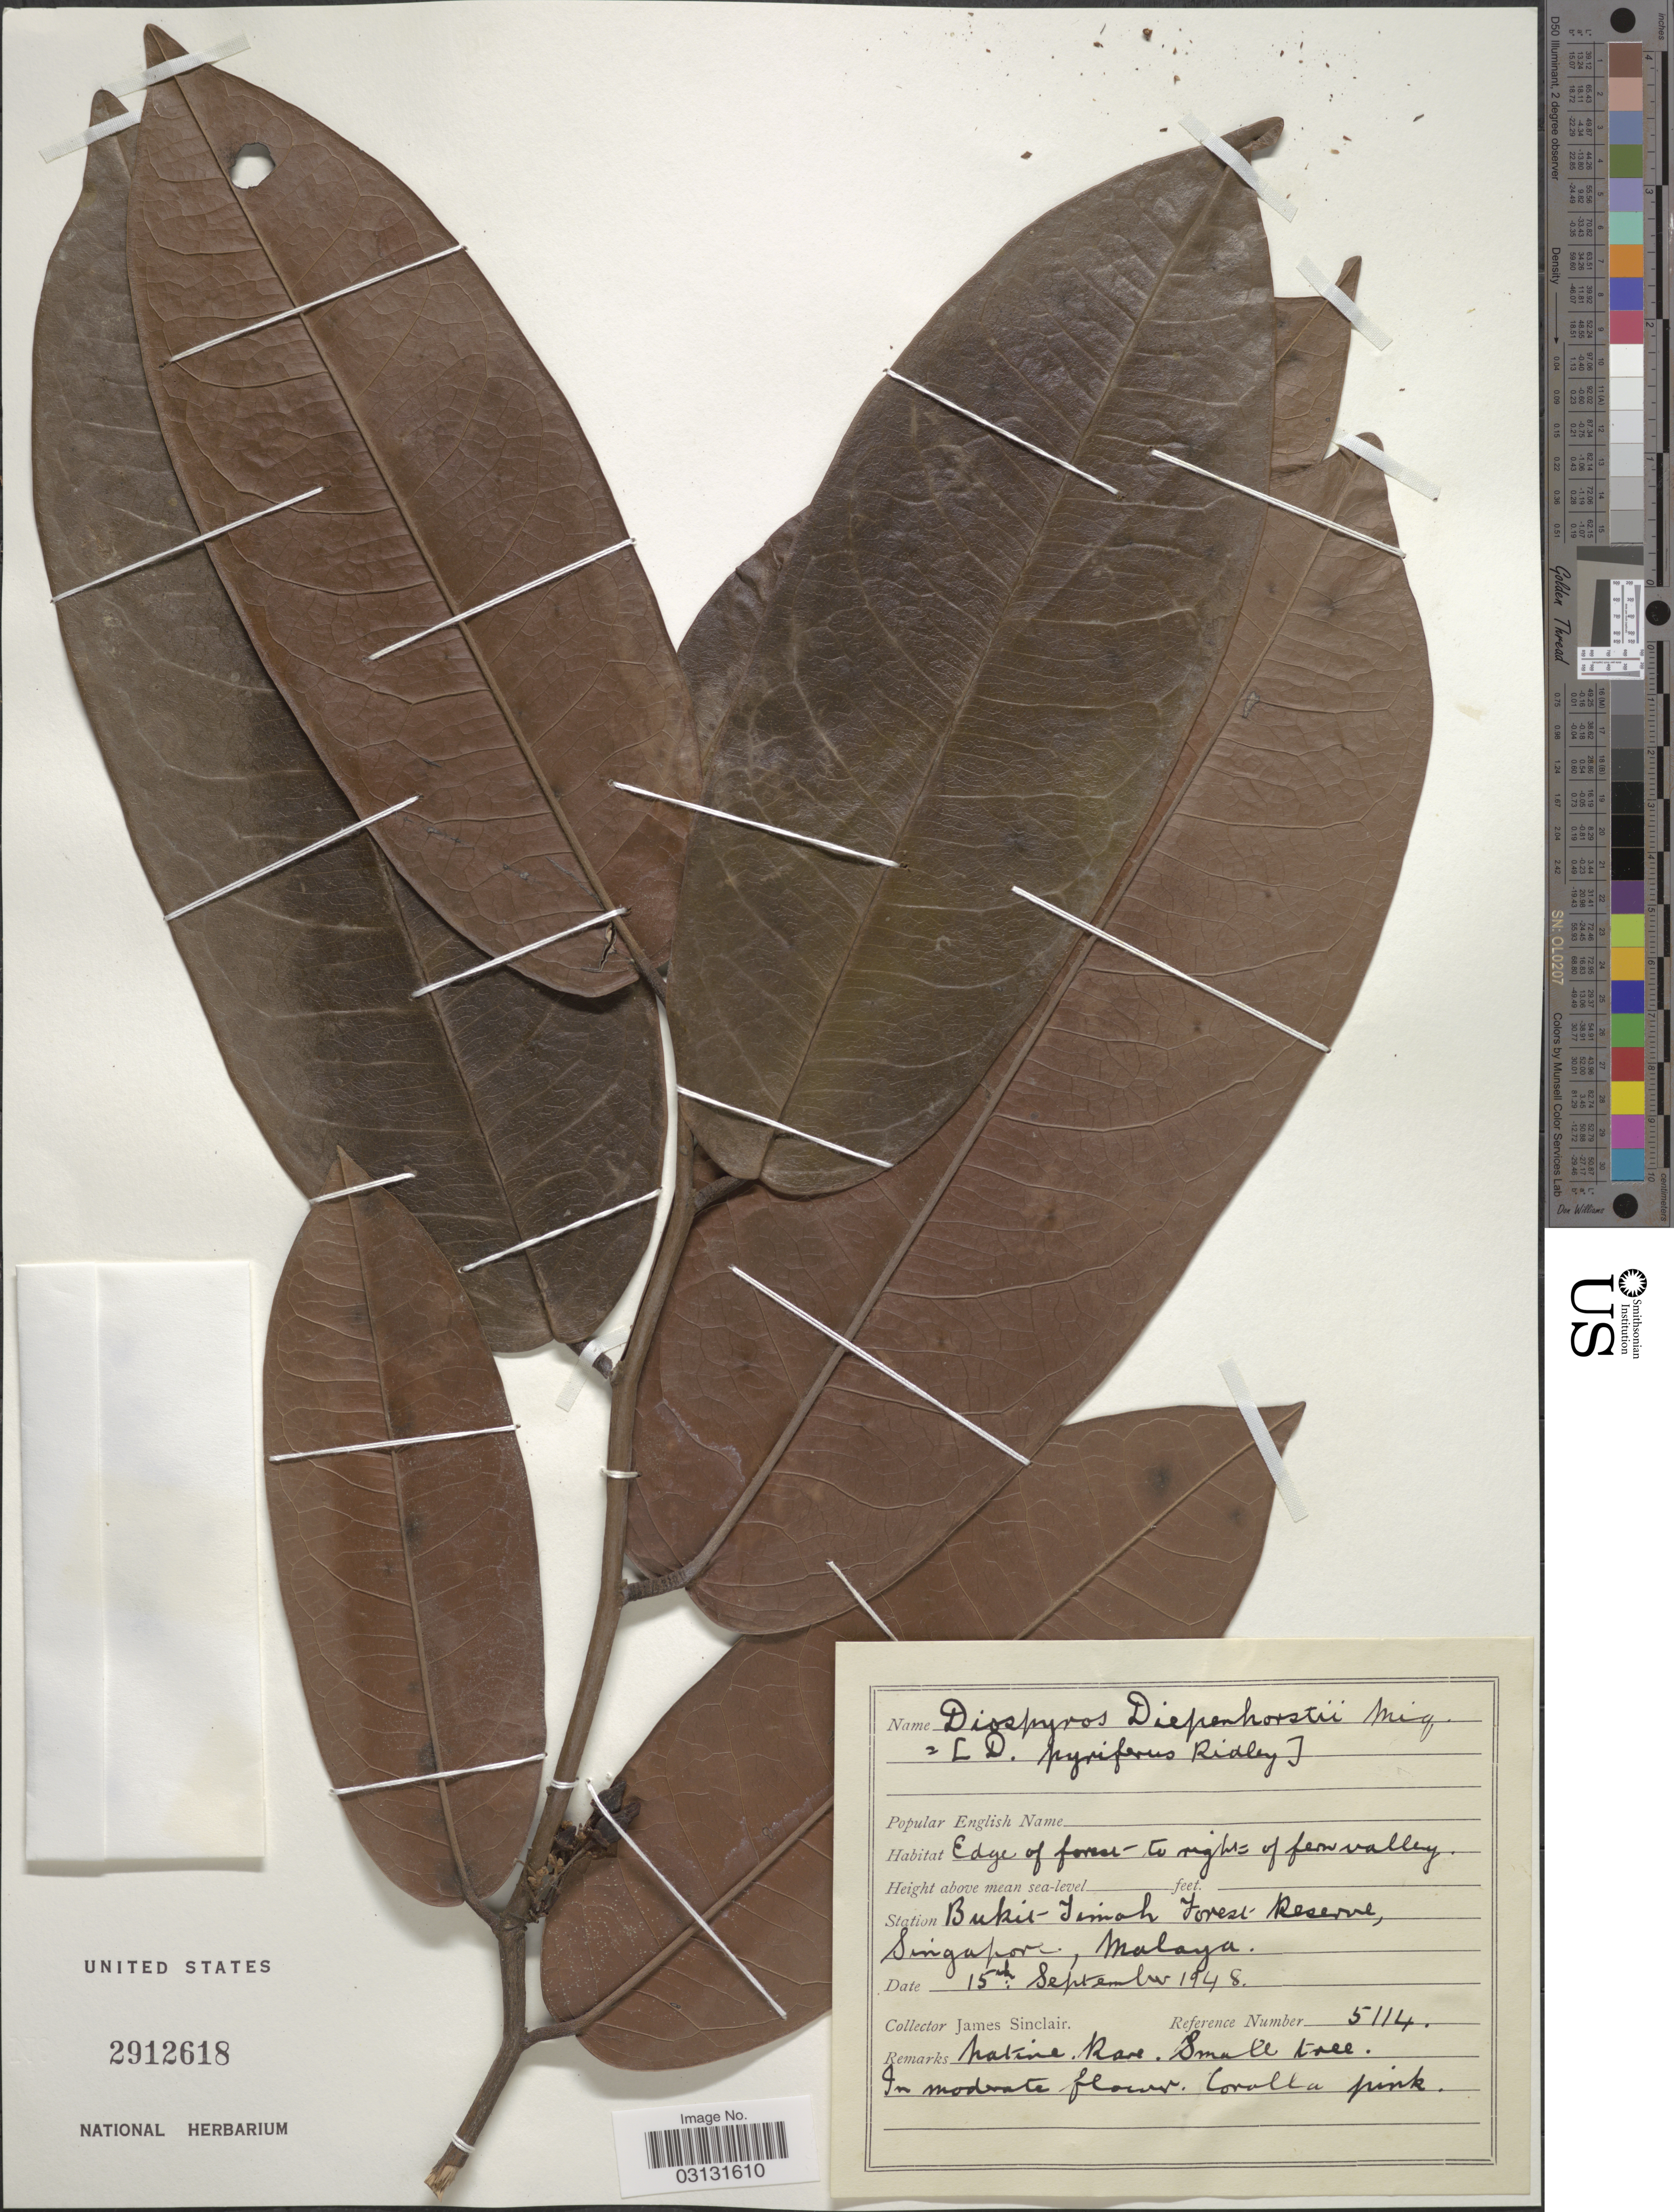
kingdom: Plantae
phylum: Tracheophyta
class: Magnoliopsida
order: Ericales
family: Ebenaceae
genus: Diospyros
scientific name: Diospyros diepenhorstii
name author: Miq.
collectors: J. Sinclair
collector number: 5114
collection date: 1948-09-15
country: Singapore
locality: Station Bukit Timah Forest Reserve, Malaya.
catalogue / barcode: US 2912618